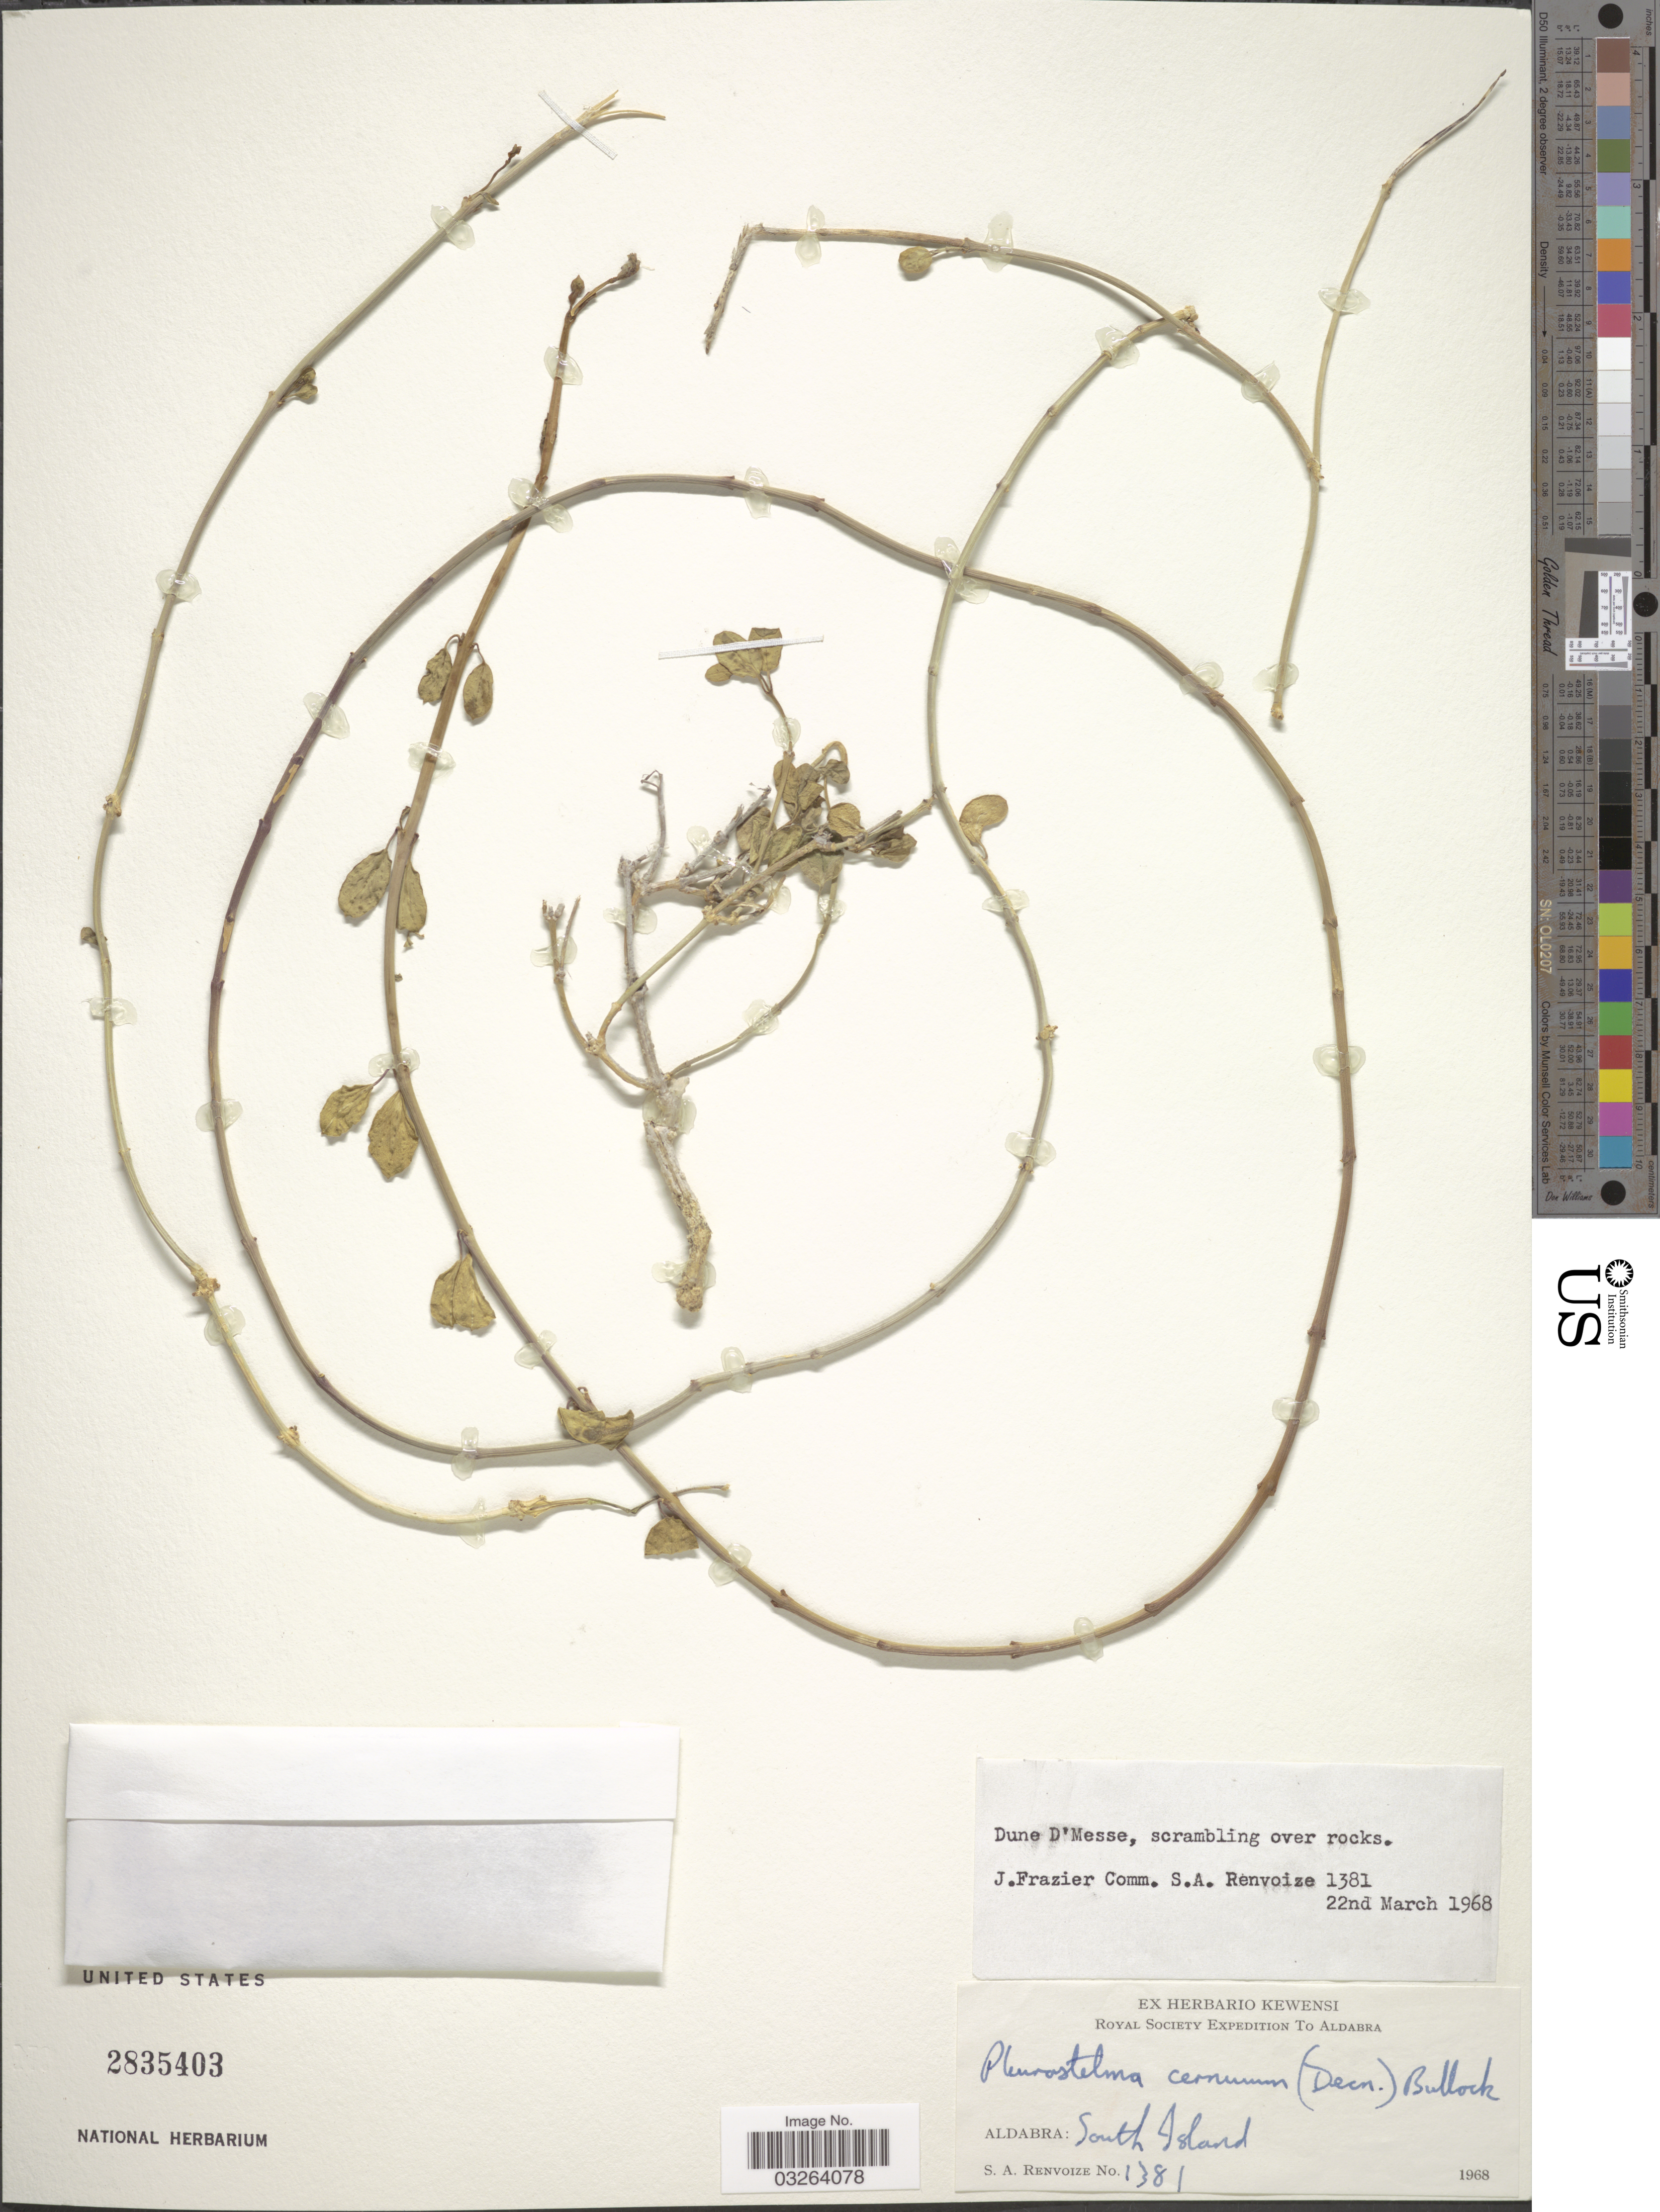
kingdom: Plantae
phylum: Tracheophyta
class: Magnoliopsida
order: Gentianales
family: Apocynaceae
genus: Pleurostelma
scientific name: Pleurostelma cernuum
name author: (Decne.) Bullock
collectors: S. A. Renvoize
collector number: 1381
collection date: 1968-03-22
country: Seychelles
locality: Aldabra: South Island. Dune D'Messe, scrambling over rocks.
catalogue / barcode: US 2835403